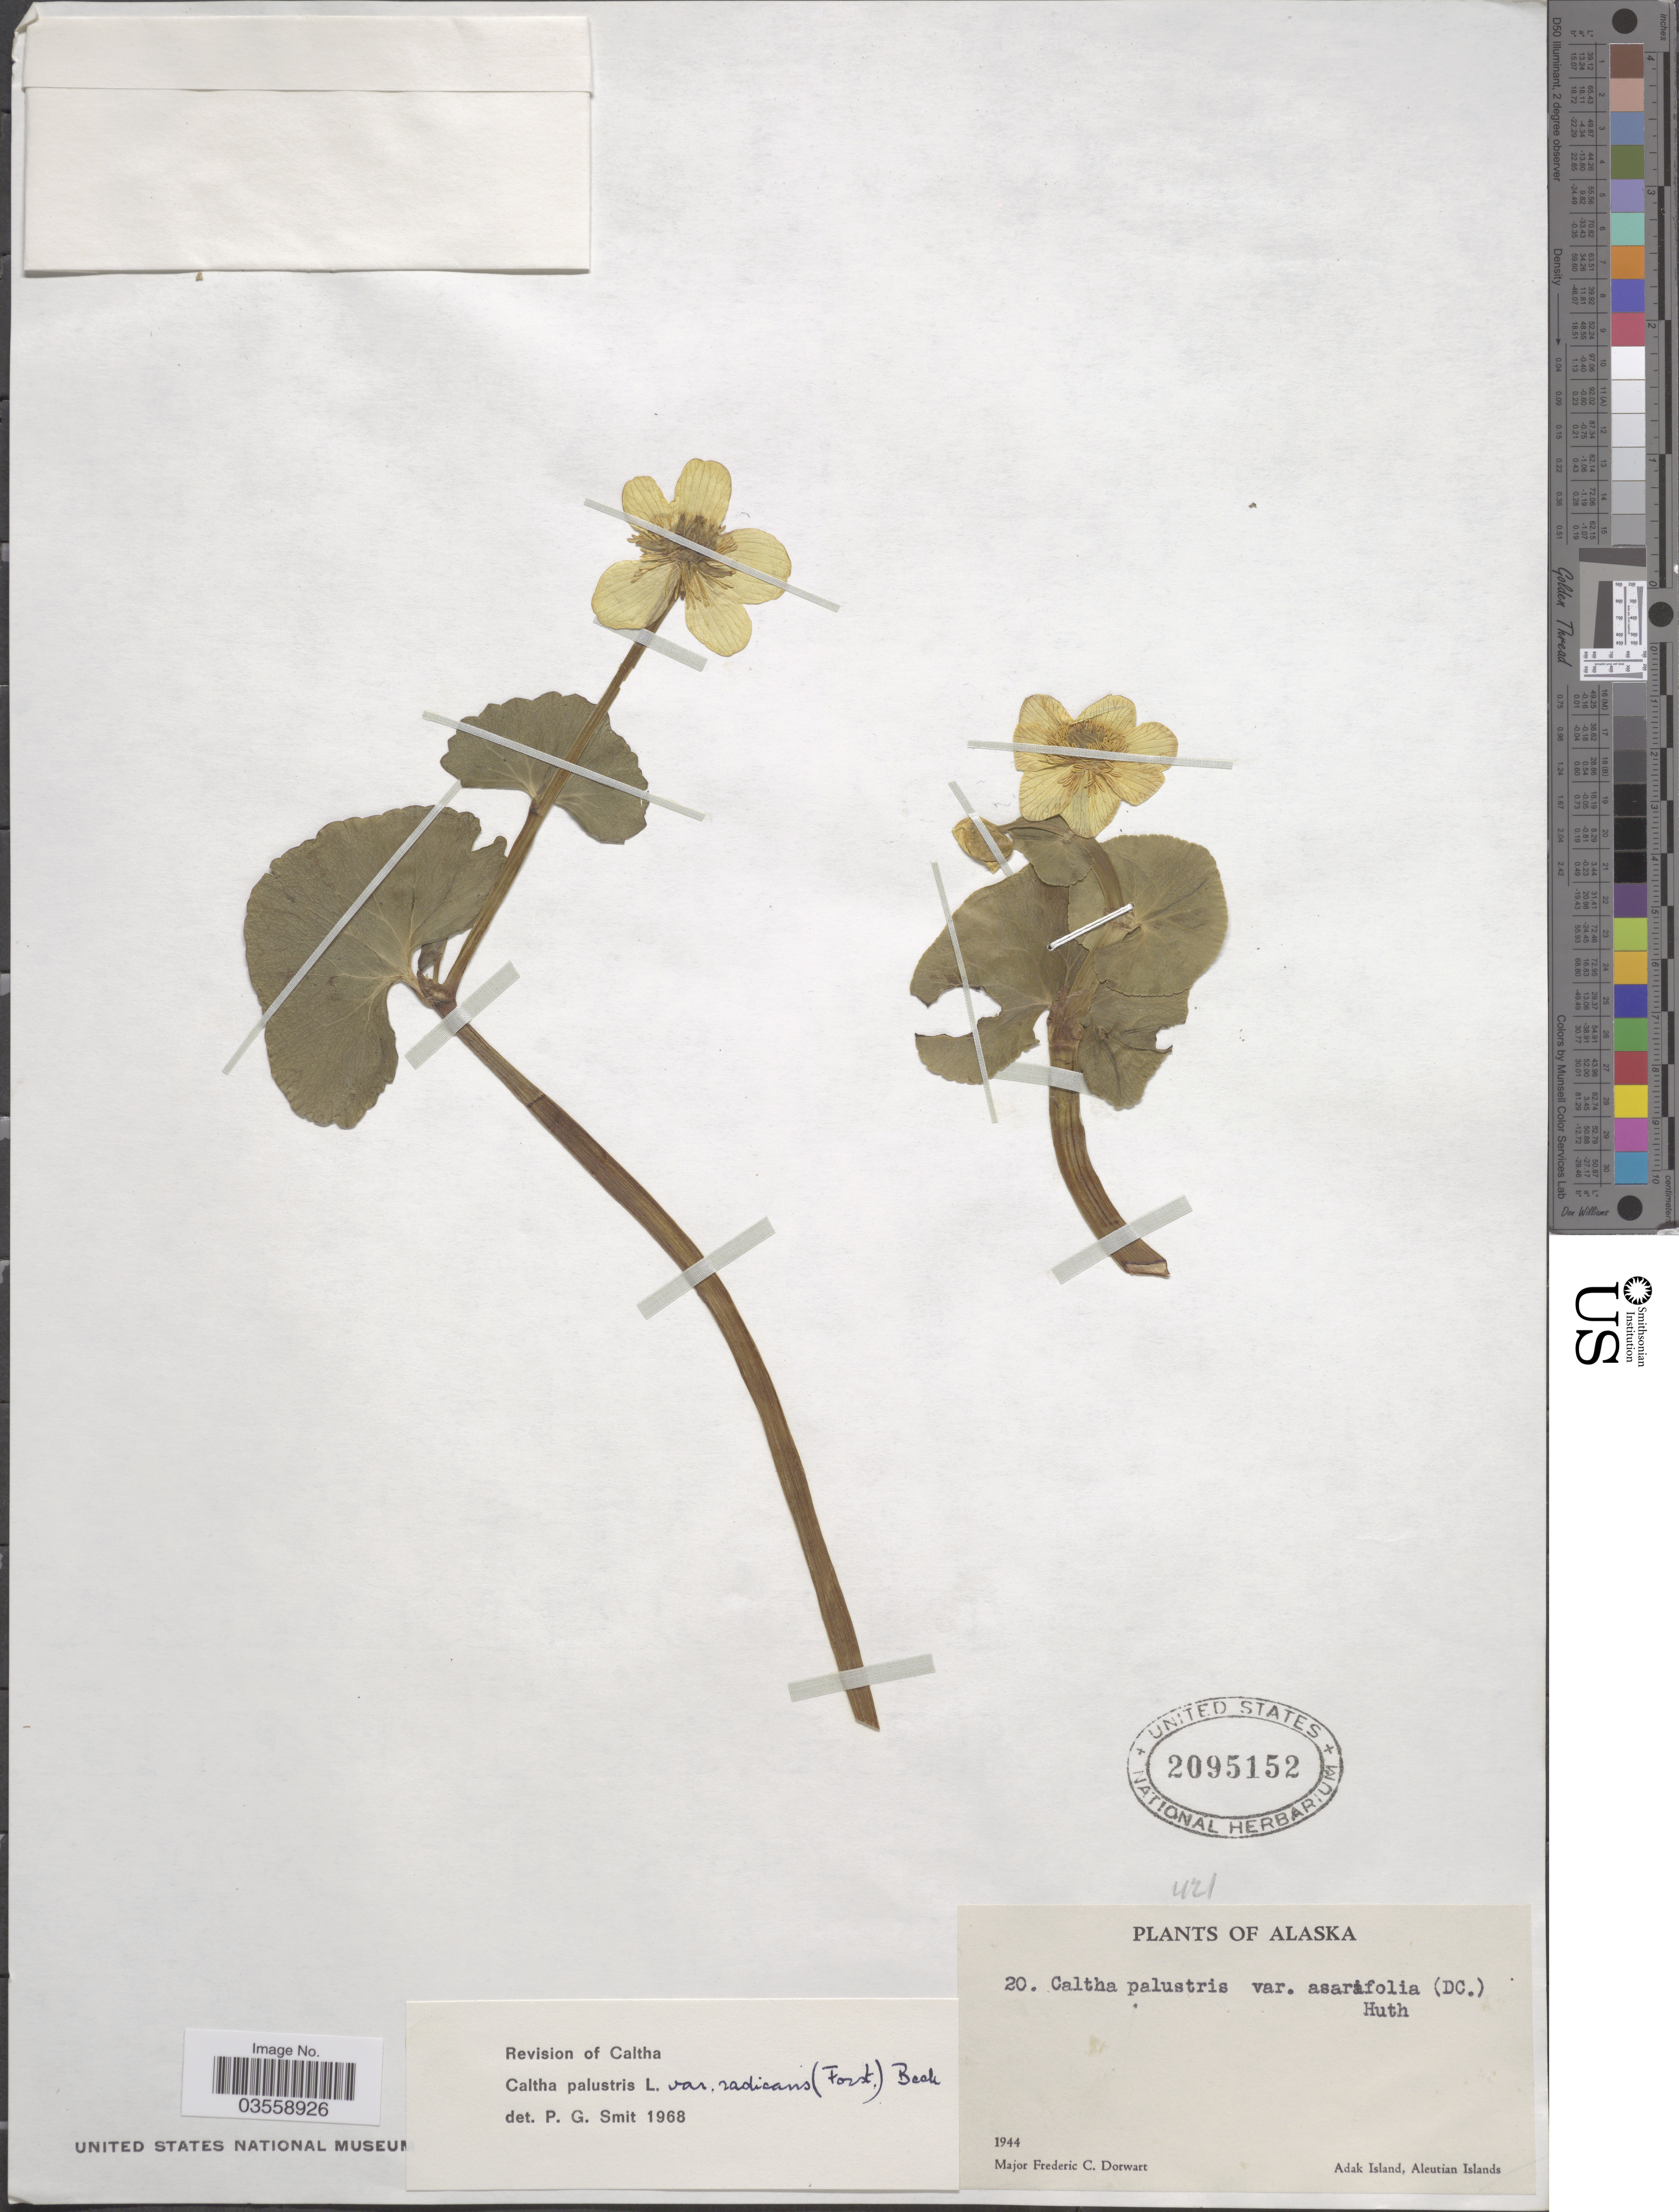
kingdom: Plantae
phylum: Tracheophyta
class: Magnoliopsida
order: Ranunculales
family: Ranunculaceae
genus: Caltha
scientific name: Caltha palustris var. radicans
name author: (T.F. Forst) Beck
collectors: F. Dorwart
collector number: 20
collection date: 1944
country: United States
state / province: Alaska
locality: Adak Island, Aleutian Islands.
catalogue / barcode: US 2095152